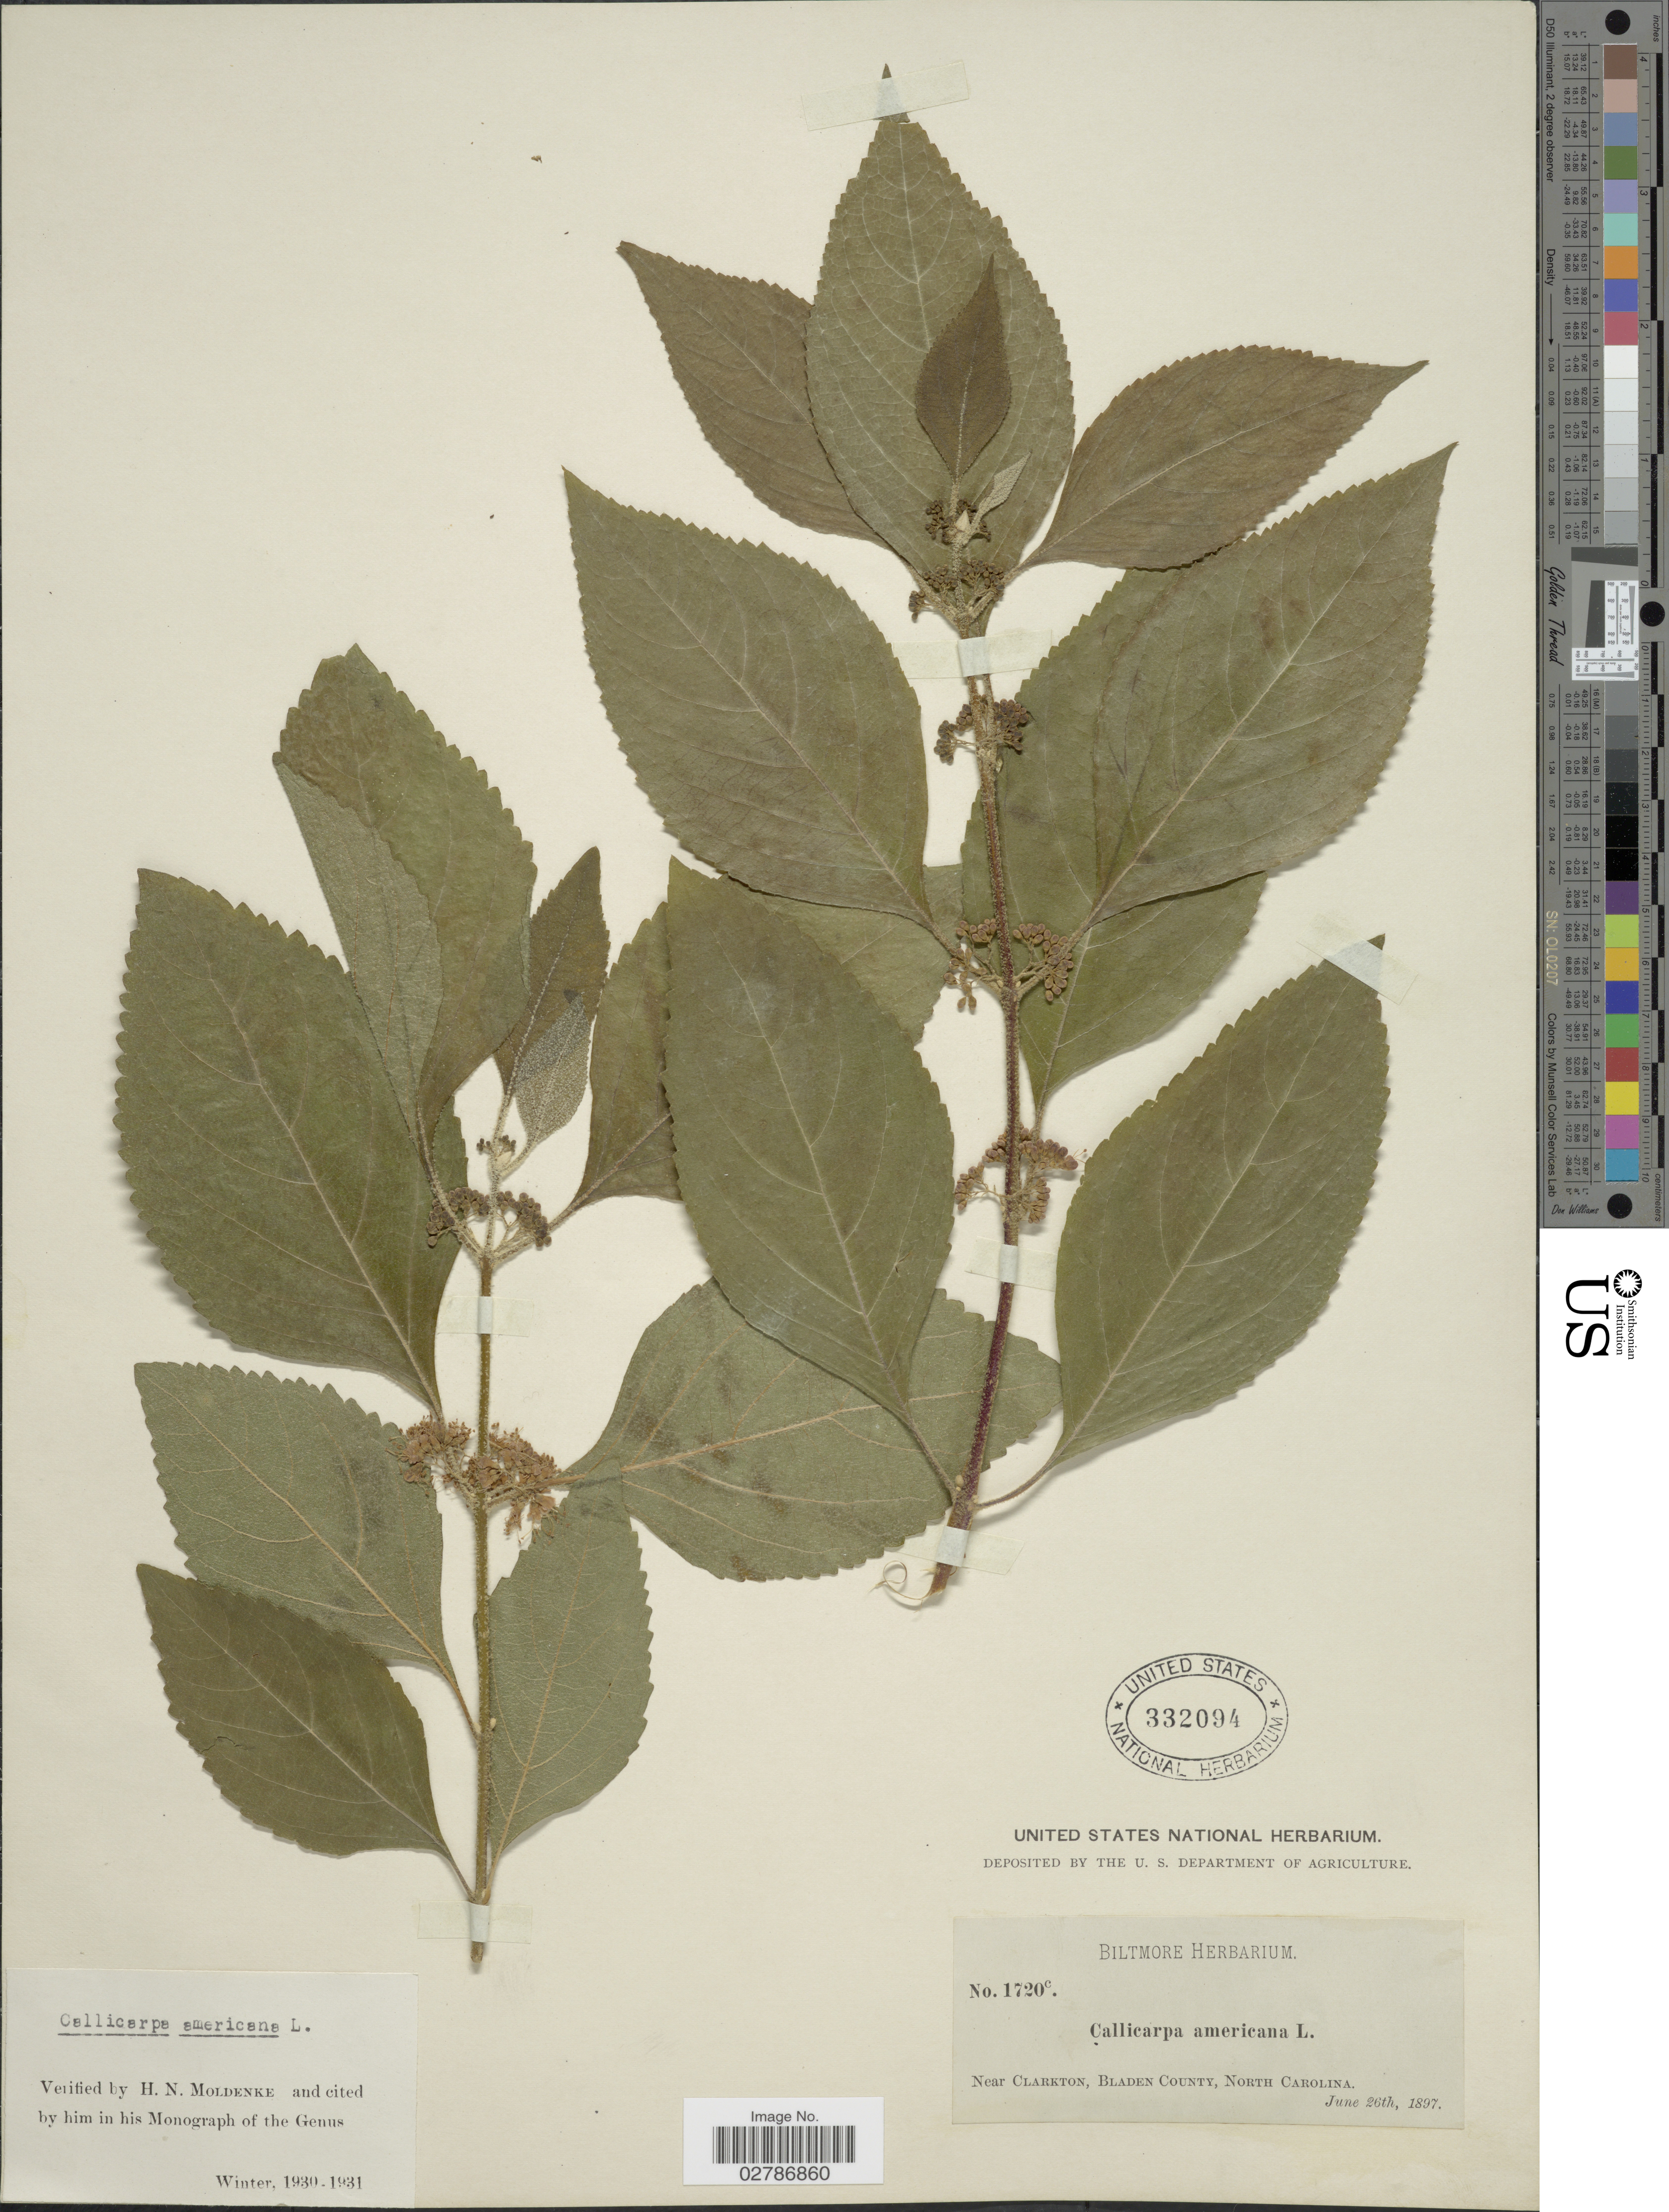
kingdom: Plantae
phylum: Tracheophyta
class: Magnoliopsida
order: Lamiales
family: Lamiaceae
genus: Callicarpa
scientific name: Callicarpa americana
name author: L.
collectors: ex herb. Biltmore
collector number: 1720c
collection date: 1897-06-26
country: United States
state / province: North Carolina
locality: Near Clarkton, Bladen County.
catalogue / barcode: US 332094